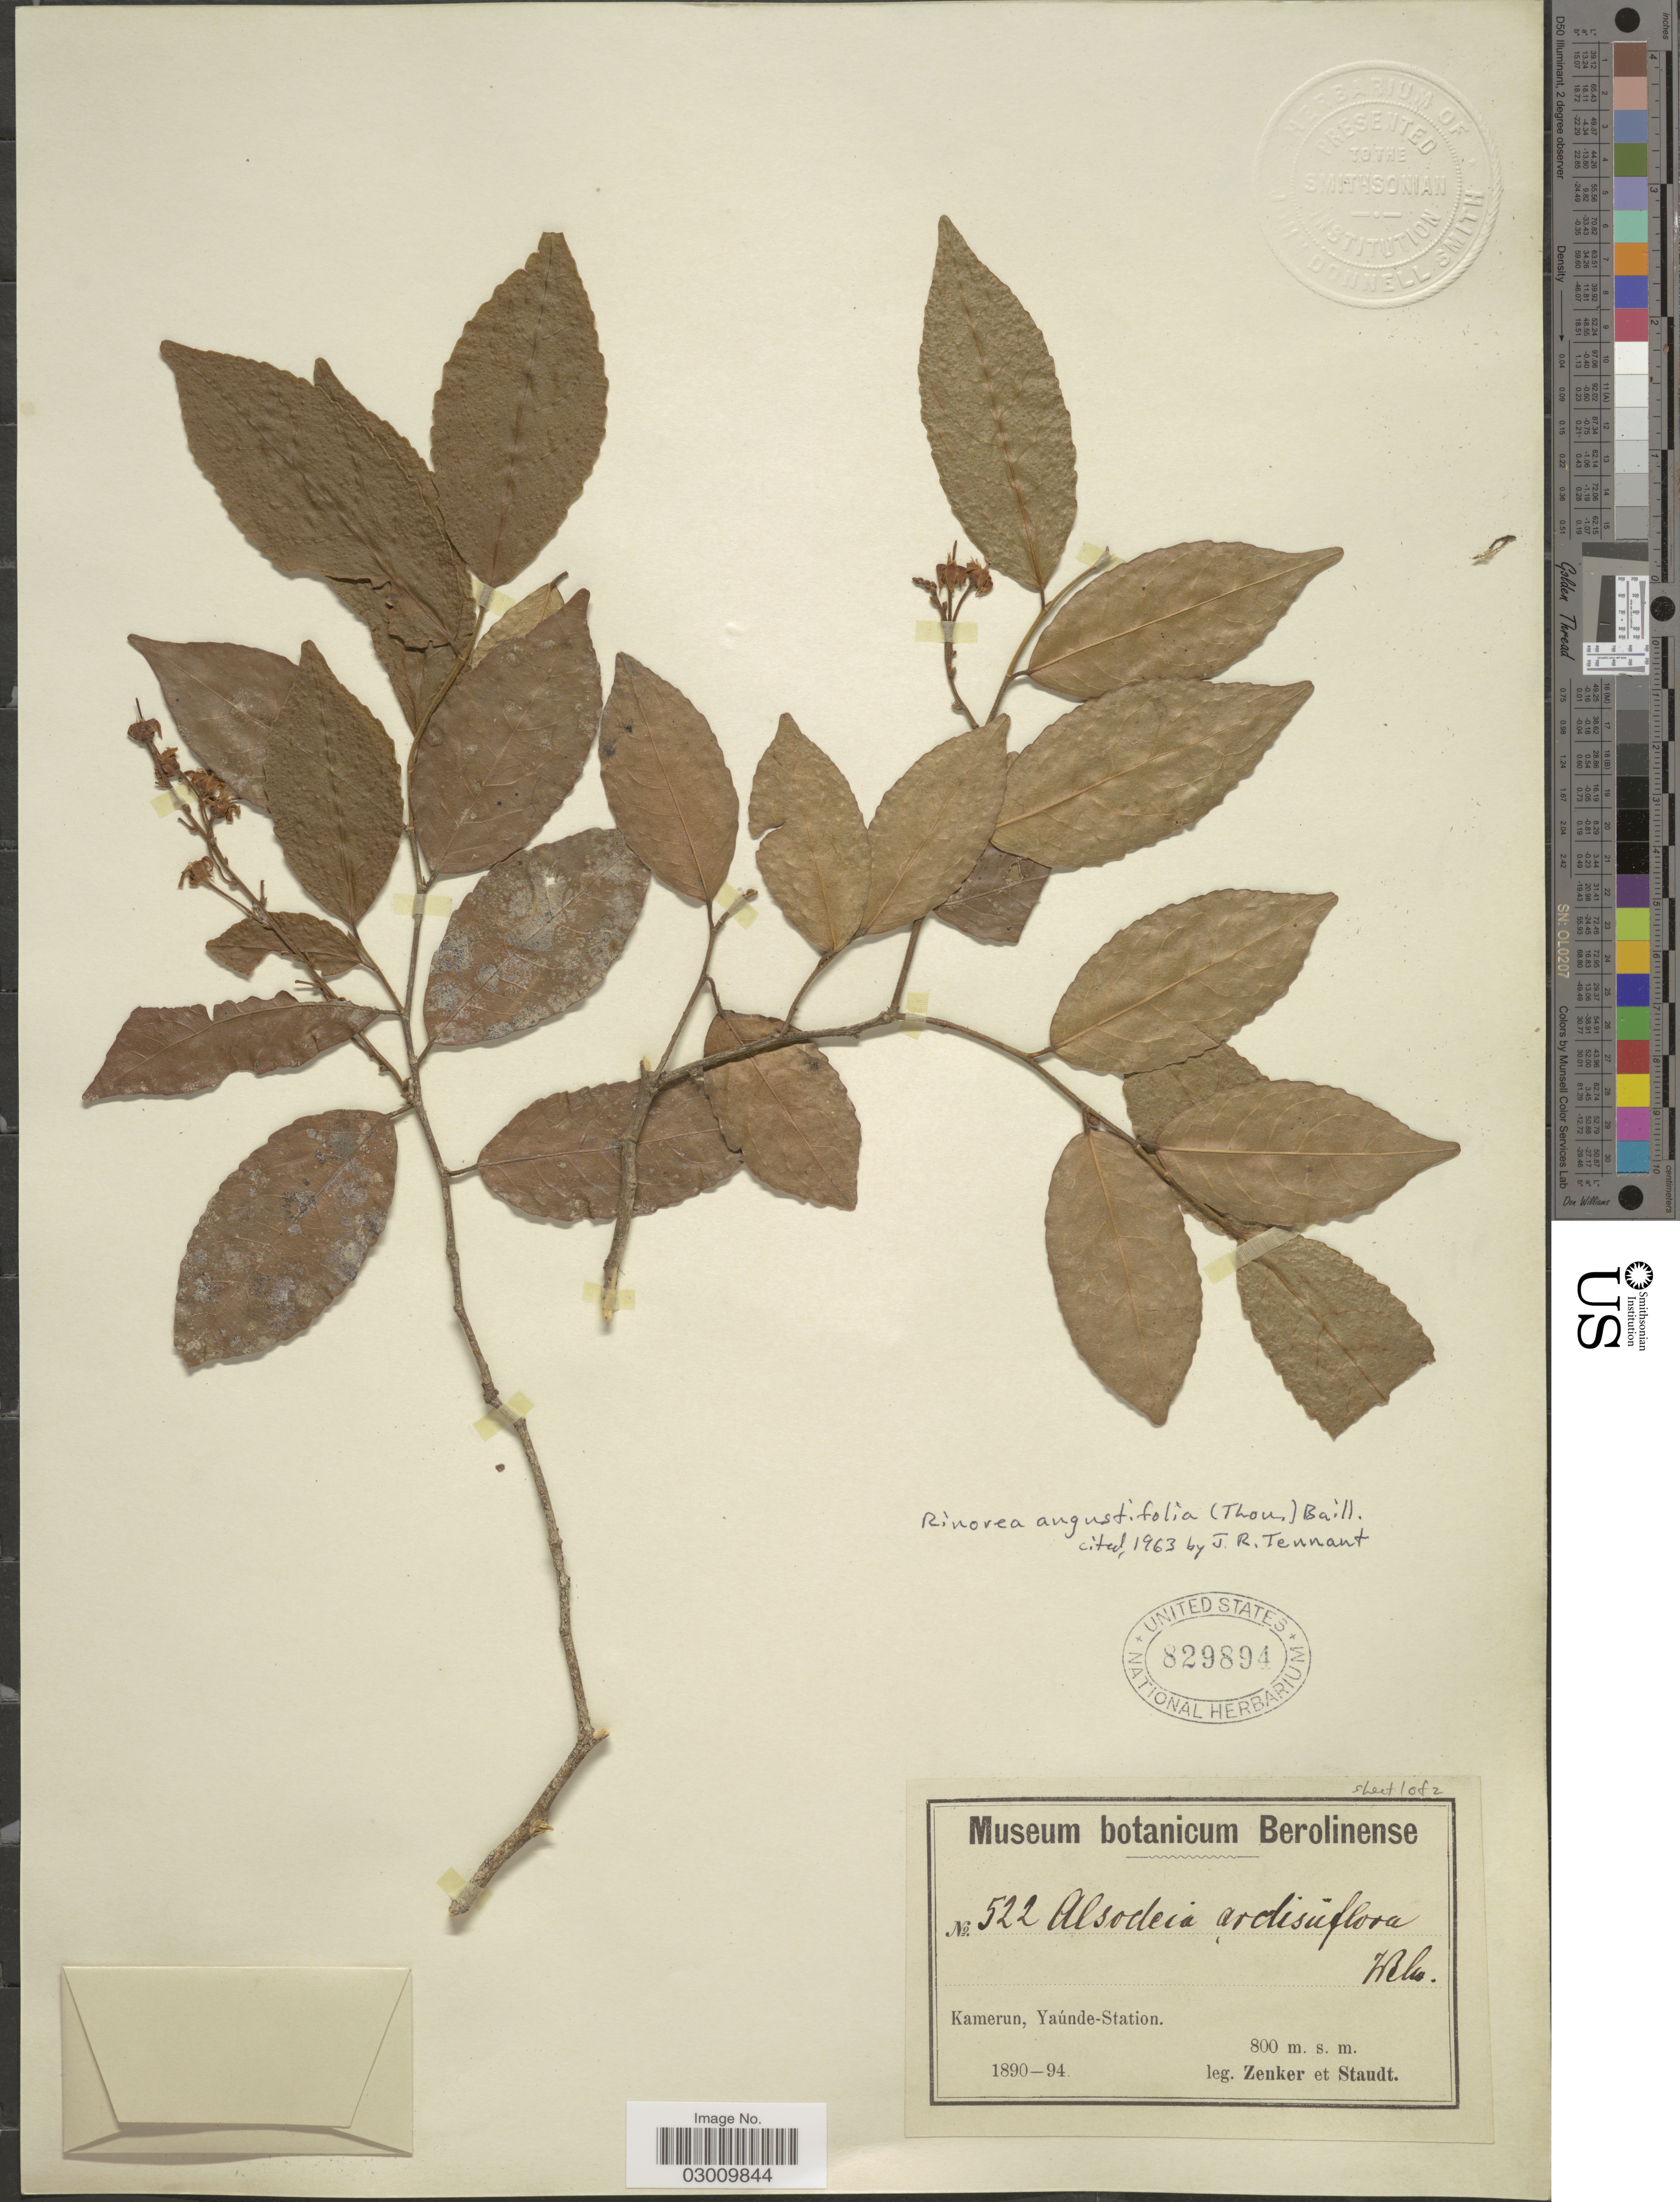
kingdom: Plantae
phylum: Tracheophyta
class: Magnoliopsida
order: Malpighiales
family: Violaceae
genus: Rinorea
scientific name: Rinorea angustifolia subsp. ardisiiflora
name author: (Welw. ex Oliv.) Grey-Wilson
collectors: Zenker, -- & -. Staudt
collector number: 522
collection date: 1890/1894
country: Cameroon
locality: Kamerun, Yaúnde-Station.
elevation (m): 800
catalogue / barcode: US 829894